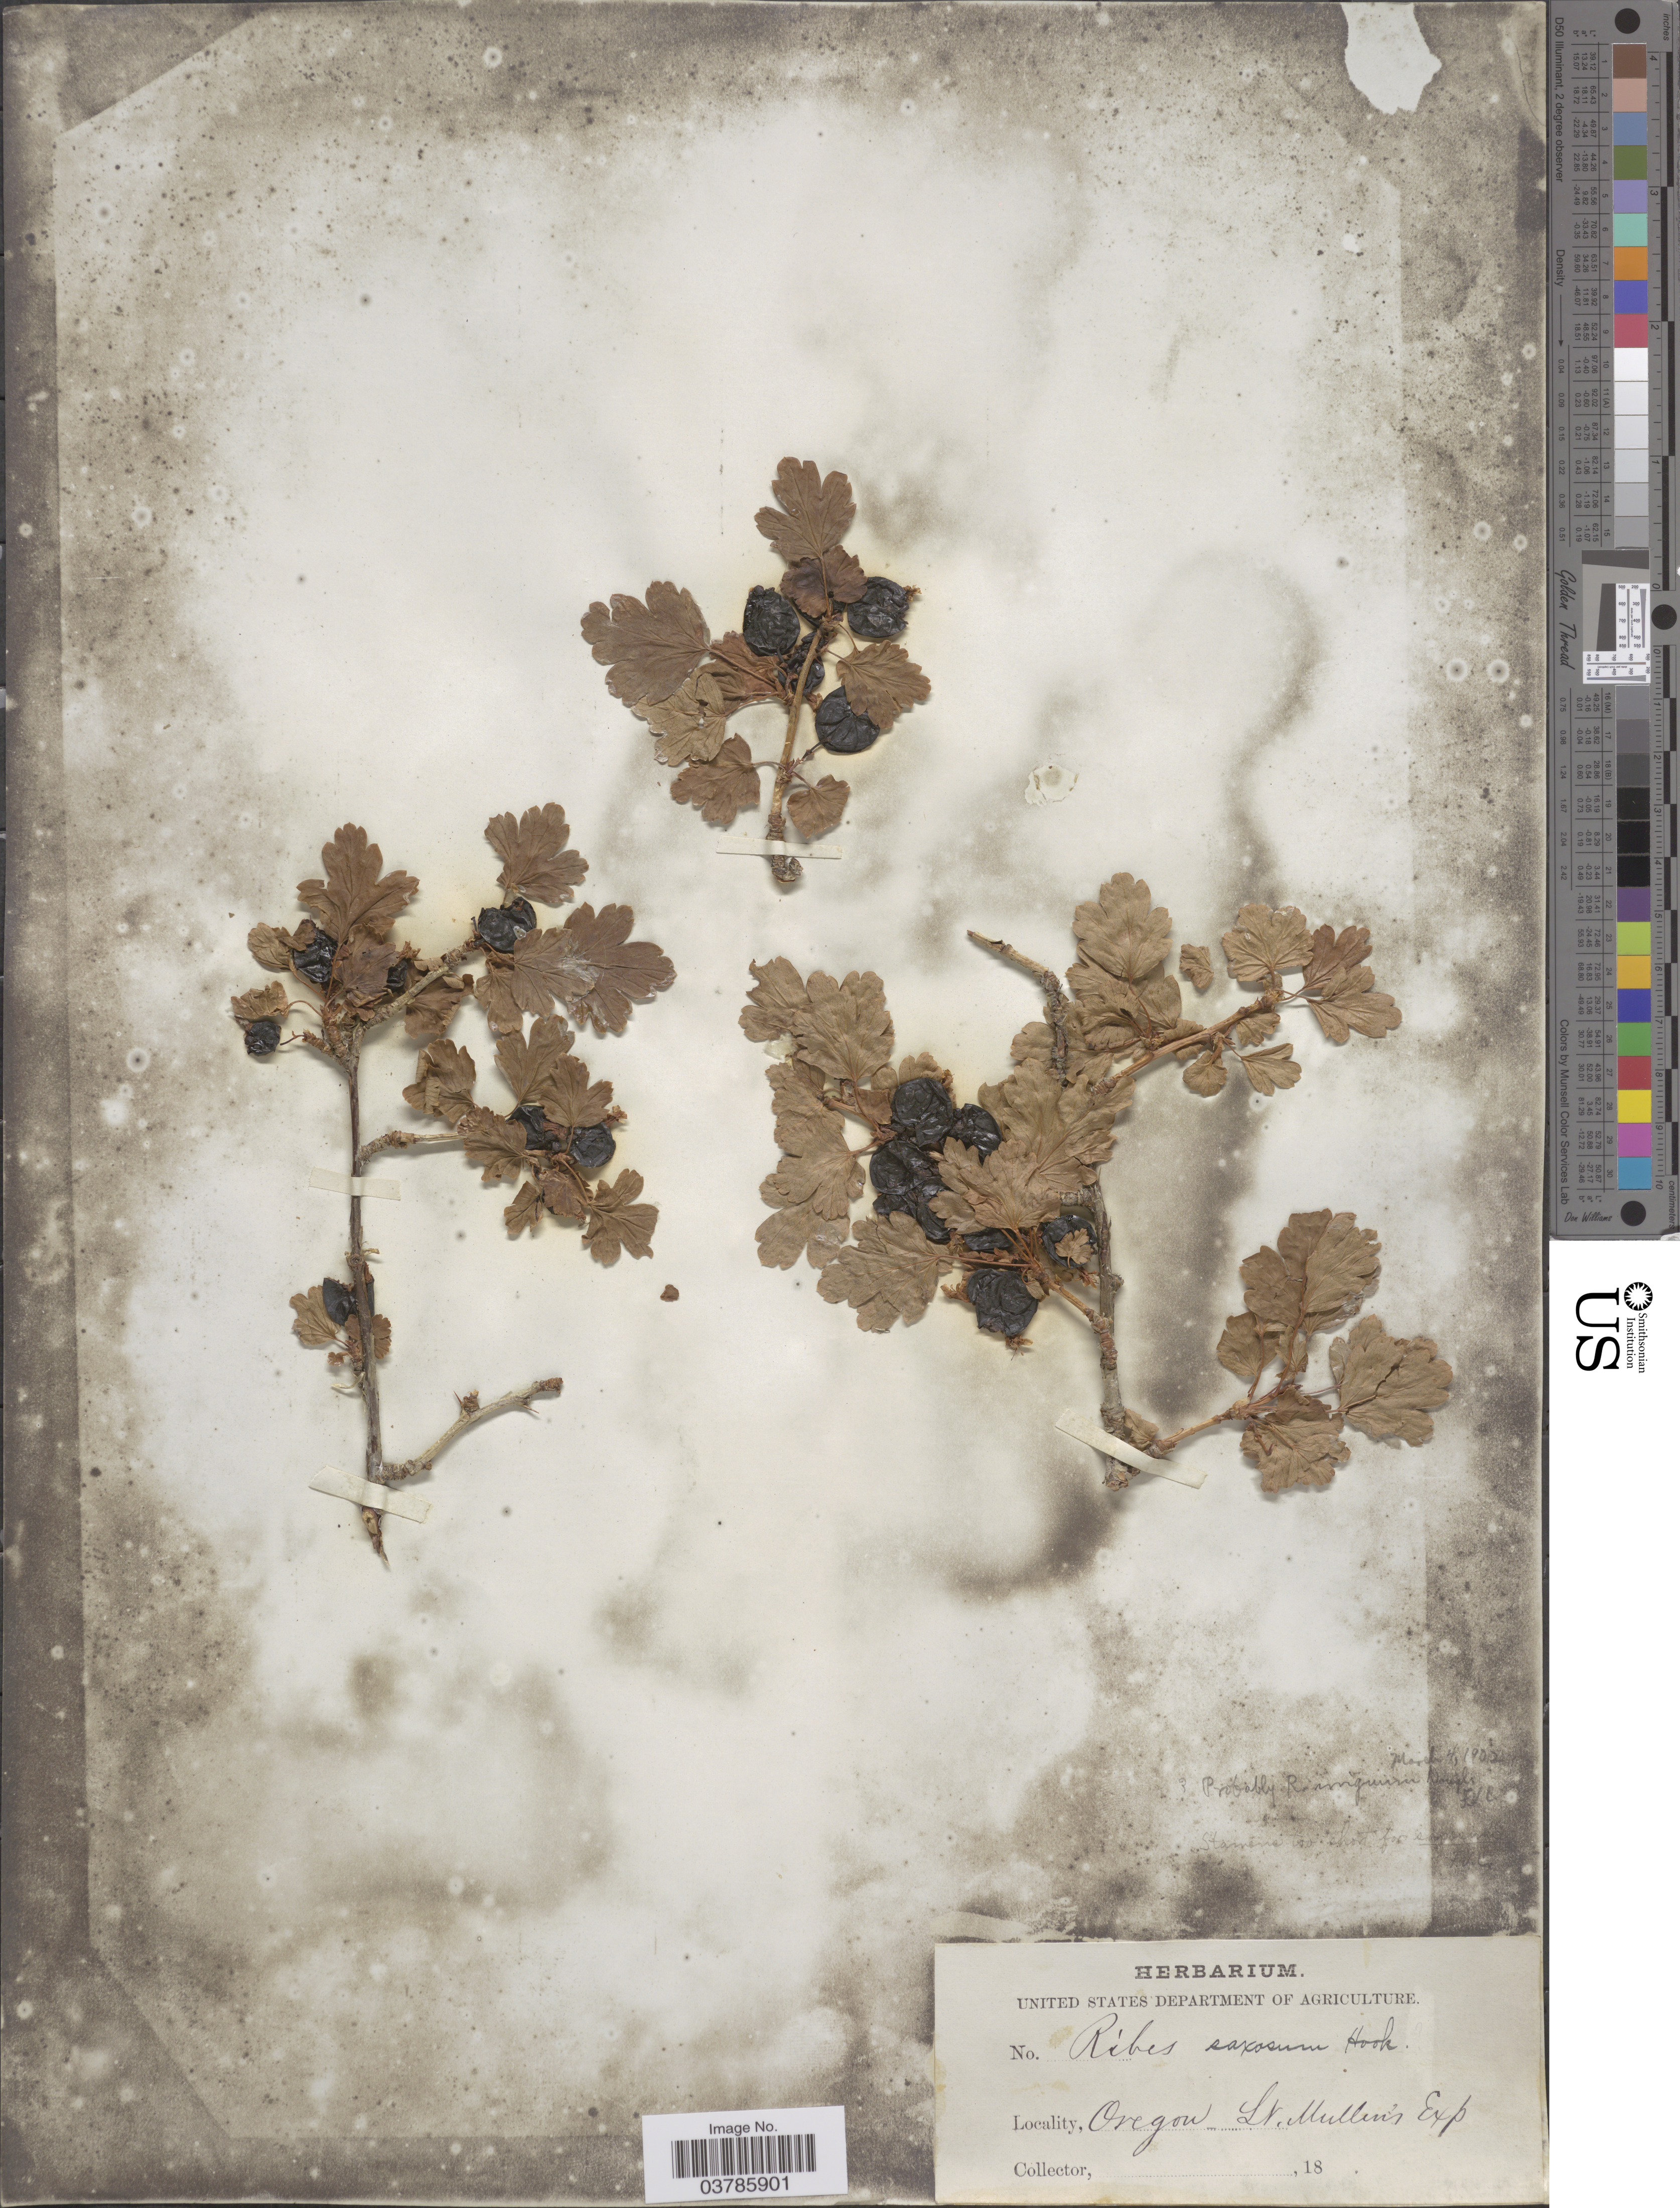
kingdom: Plantae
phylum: Tracheophyta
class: Magnoliopsida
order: Saxifragales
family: Grossulariaceae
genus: Ribes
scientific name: Ribes inerme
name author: Rydb.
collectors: -. Mullen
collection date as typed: Transcribed d/m/y: //18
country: United States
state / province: Oregon